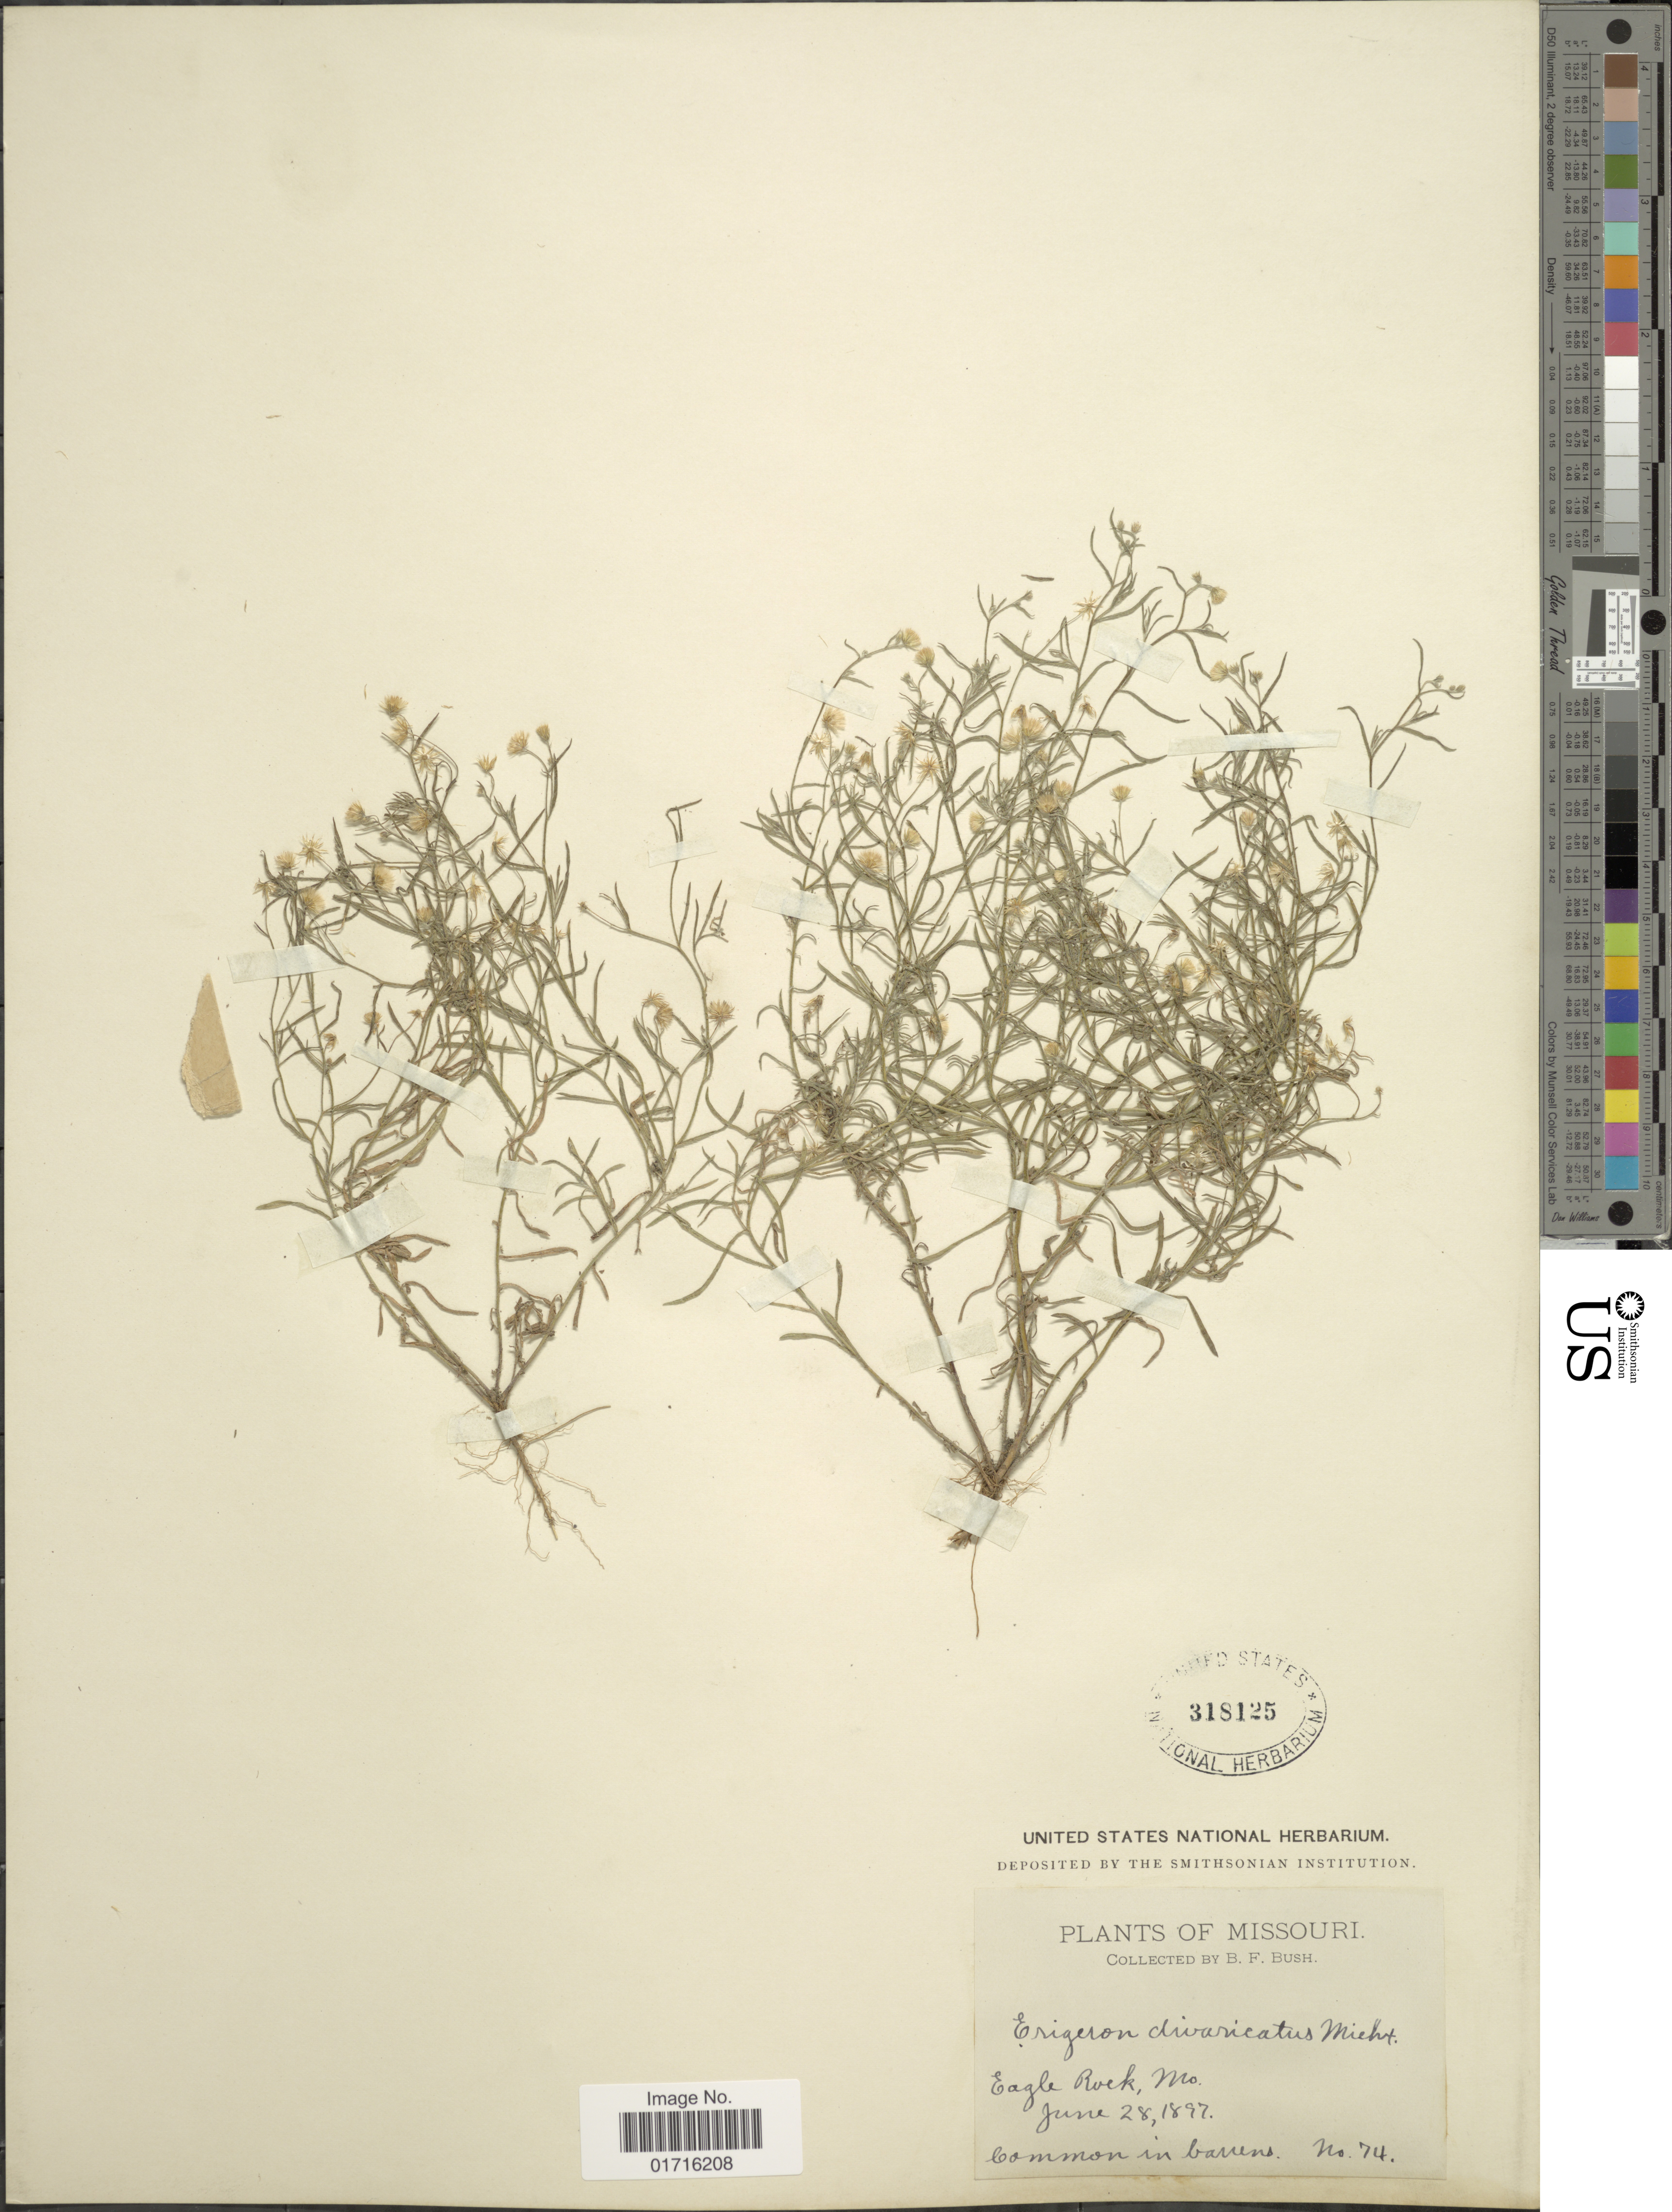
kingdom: Plantae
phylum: Tracheophyta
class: Magnoliopsida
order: Asterales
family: Asteraceae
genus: Conyza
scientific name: Conyza divaricata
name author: Spreng.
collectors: B. F. Bush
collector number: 74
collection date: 1897-06-28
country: United States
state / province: Missouri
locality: Eagle Rock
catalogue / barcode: US 318125